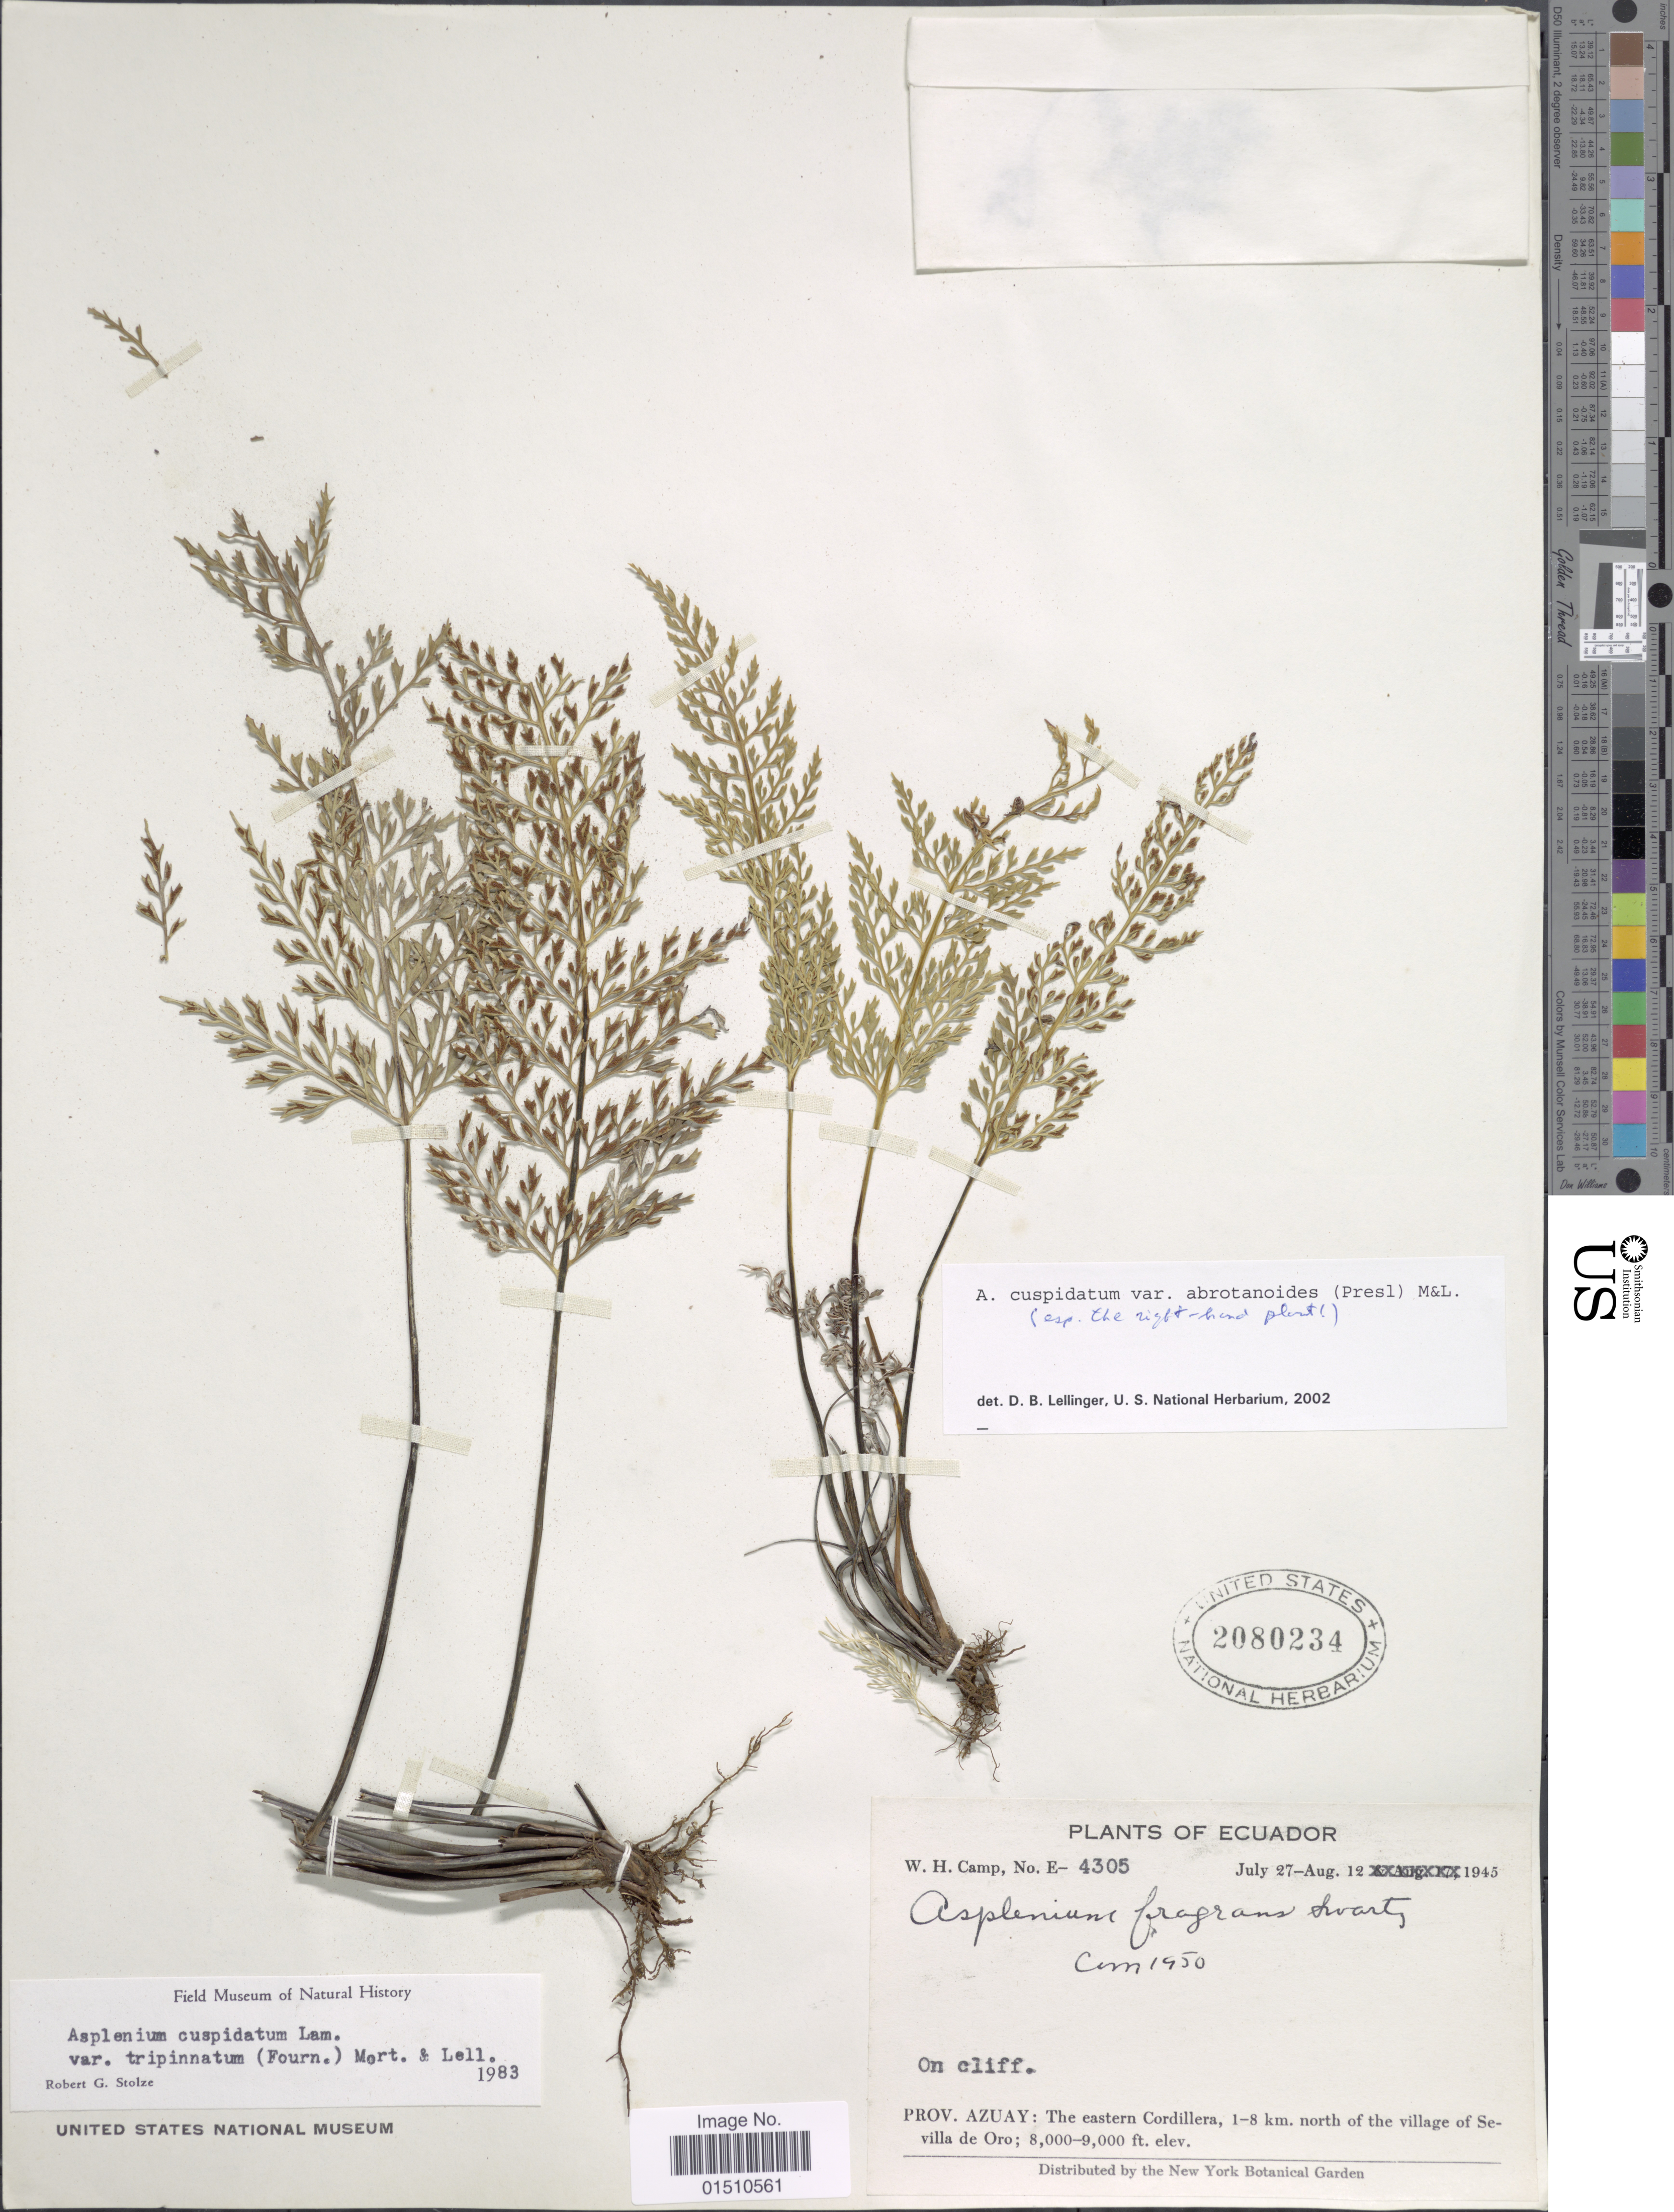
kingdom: Plantae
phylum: Tracheophyta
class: Polypodiopsida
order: Polypodiales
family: Aspleniaceae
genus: Asplenium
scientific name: Asplenium cuspidatum var. abrotanoides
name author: (C. Presl) C.V. Morton & Lellinger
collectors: W. H. Camp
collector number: E-4305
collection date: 1945-07-27/1945-08-12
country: Ecuador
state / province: Azuay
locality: Ecuador, Pro. Azuay: The eastern Cordillera, 1-8 km. northe of the village of Sevilla de Oro.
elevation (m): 2438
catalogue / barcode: US 2080234